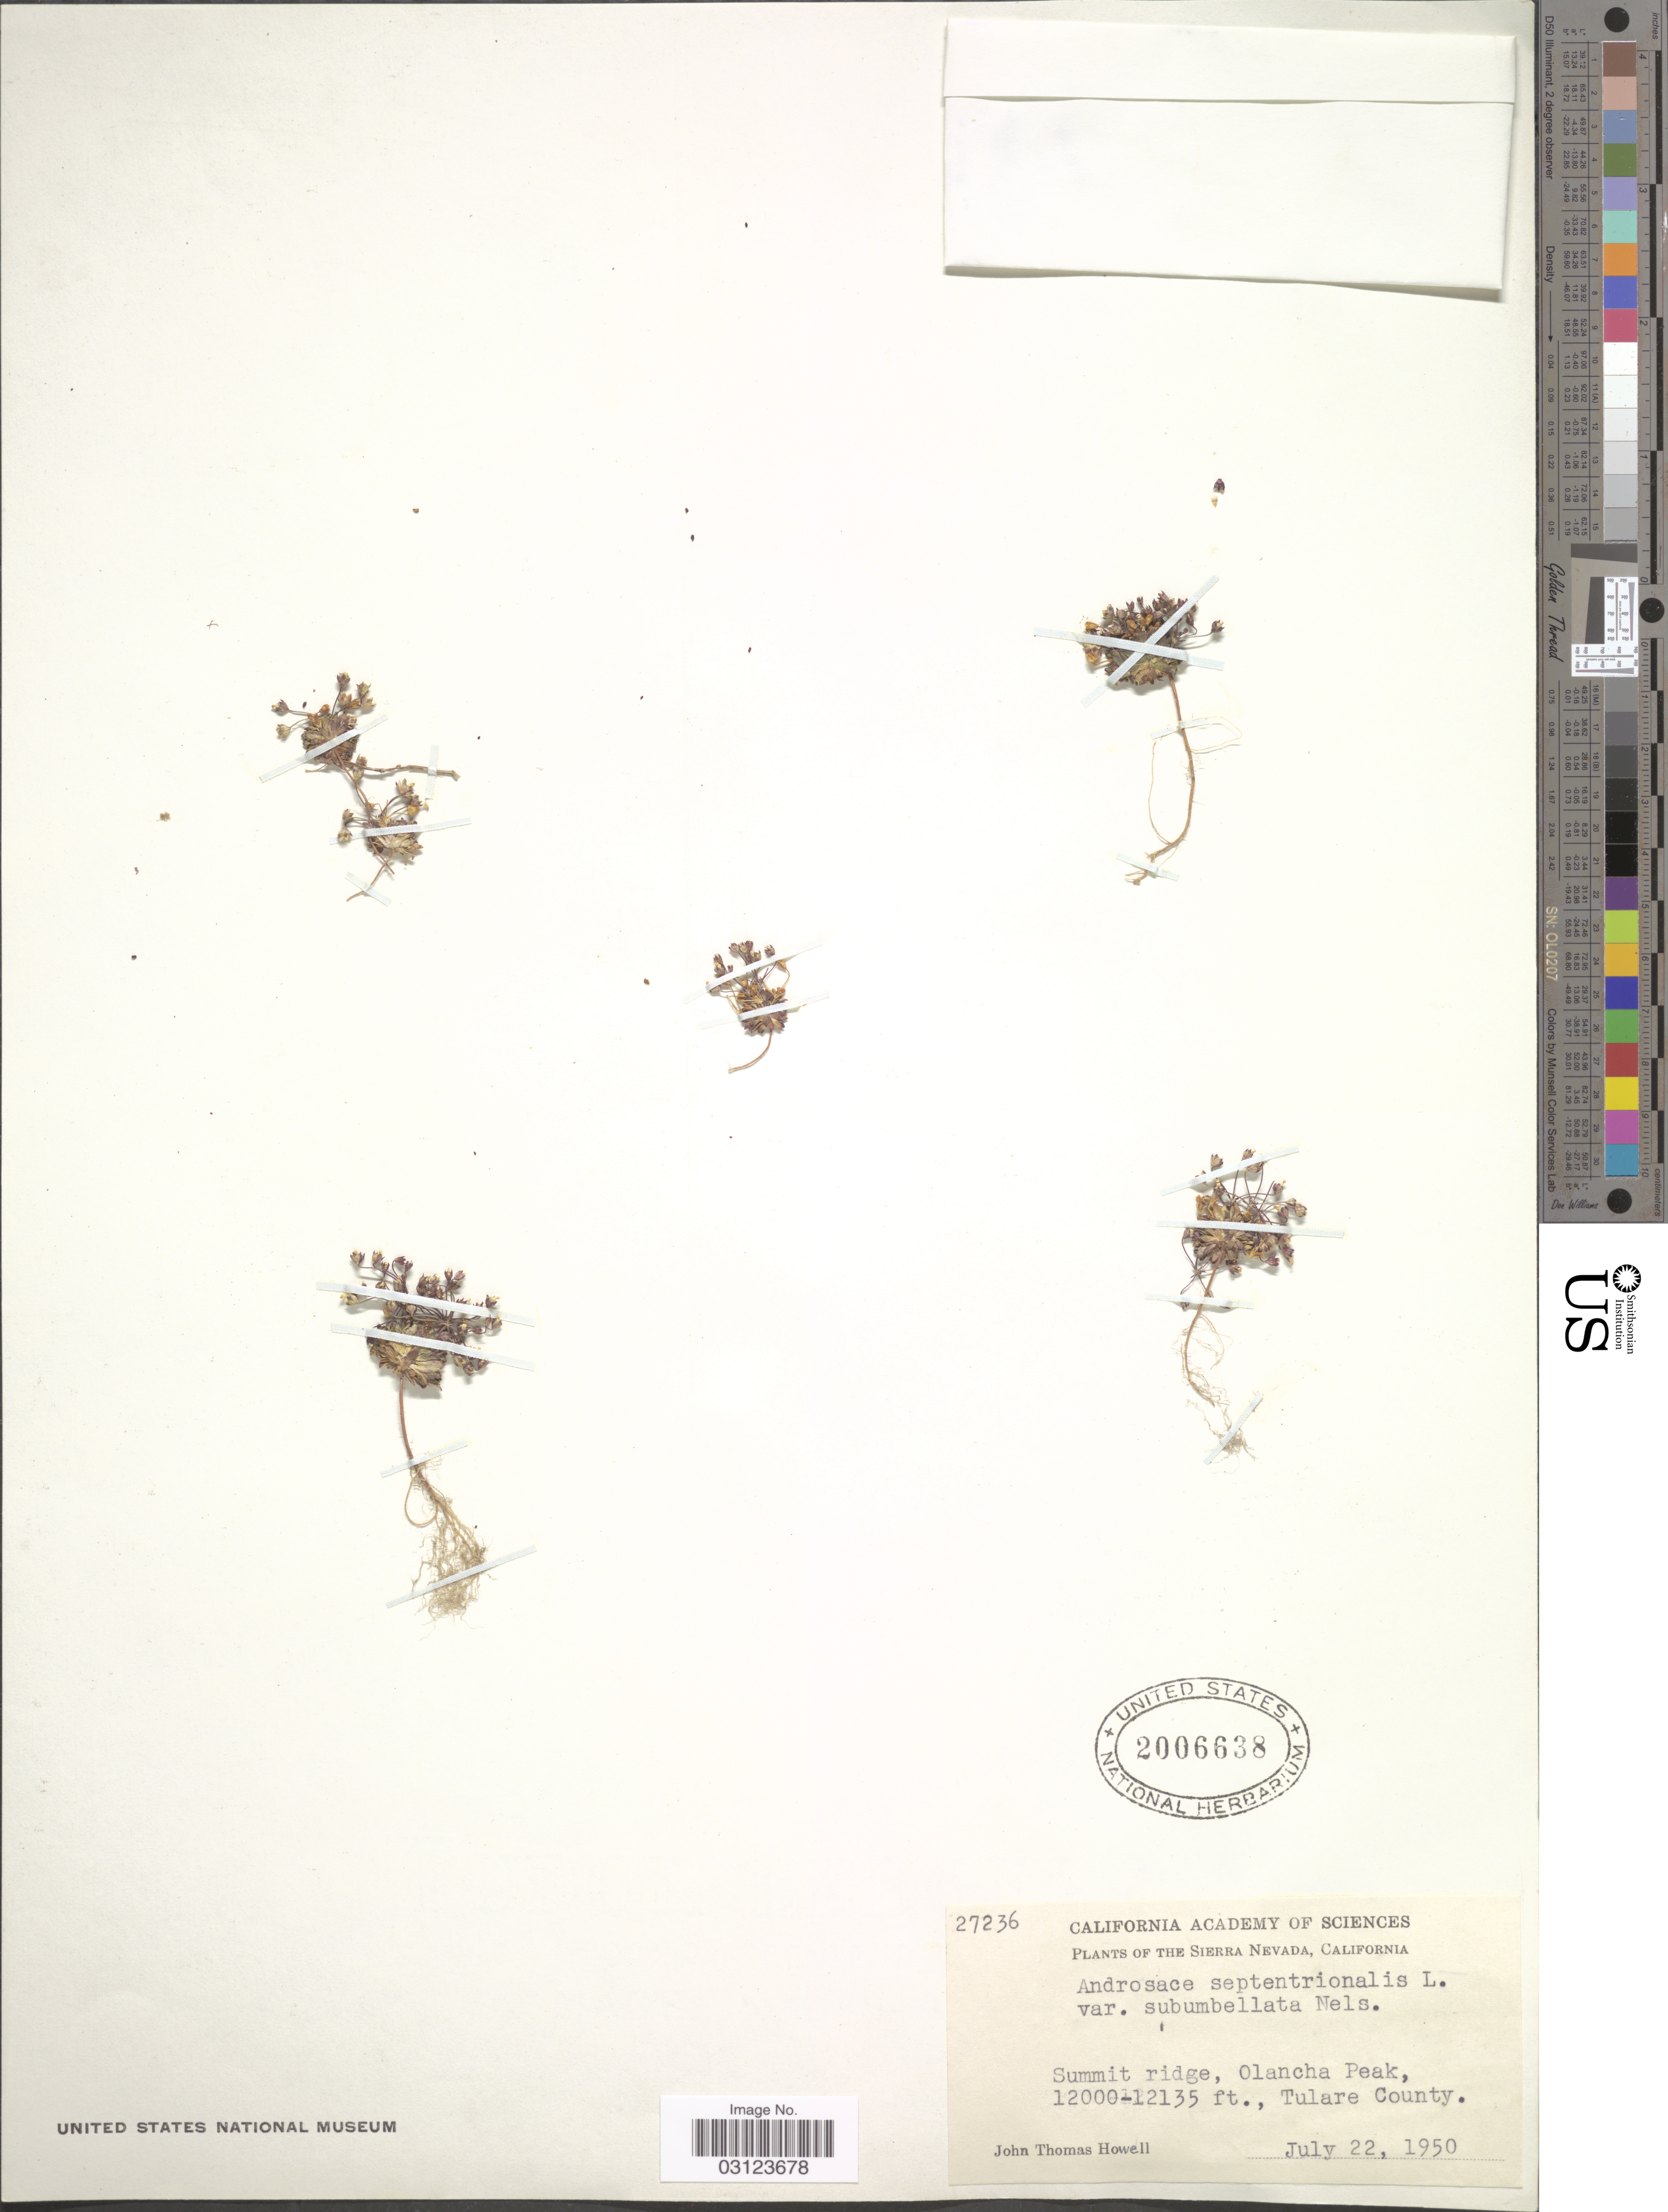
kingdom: Plantae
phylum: Tracheophyta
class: Magnoliopsida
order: Ericales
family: Primulaceae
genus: Androsace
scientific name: Androsace septentrionalis subsp. subumbellata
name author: (A. Nelson) G.T. Robbins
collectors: J. T. Howell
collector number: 27236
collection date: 1950-07-22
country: United States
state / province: California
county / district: Tulare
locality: Sierra Nevada. Summit ridge, Olancha Peak, Tulare County.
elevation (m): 3658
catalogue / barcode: US 2006638